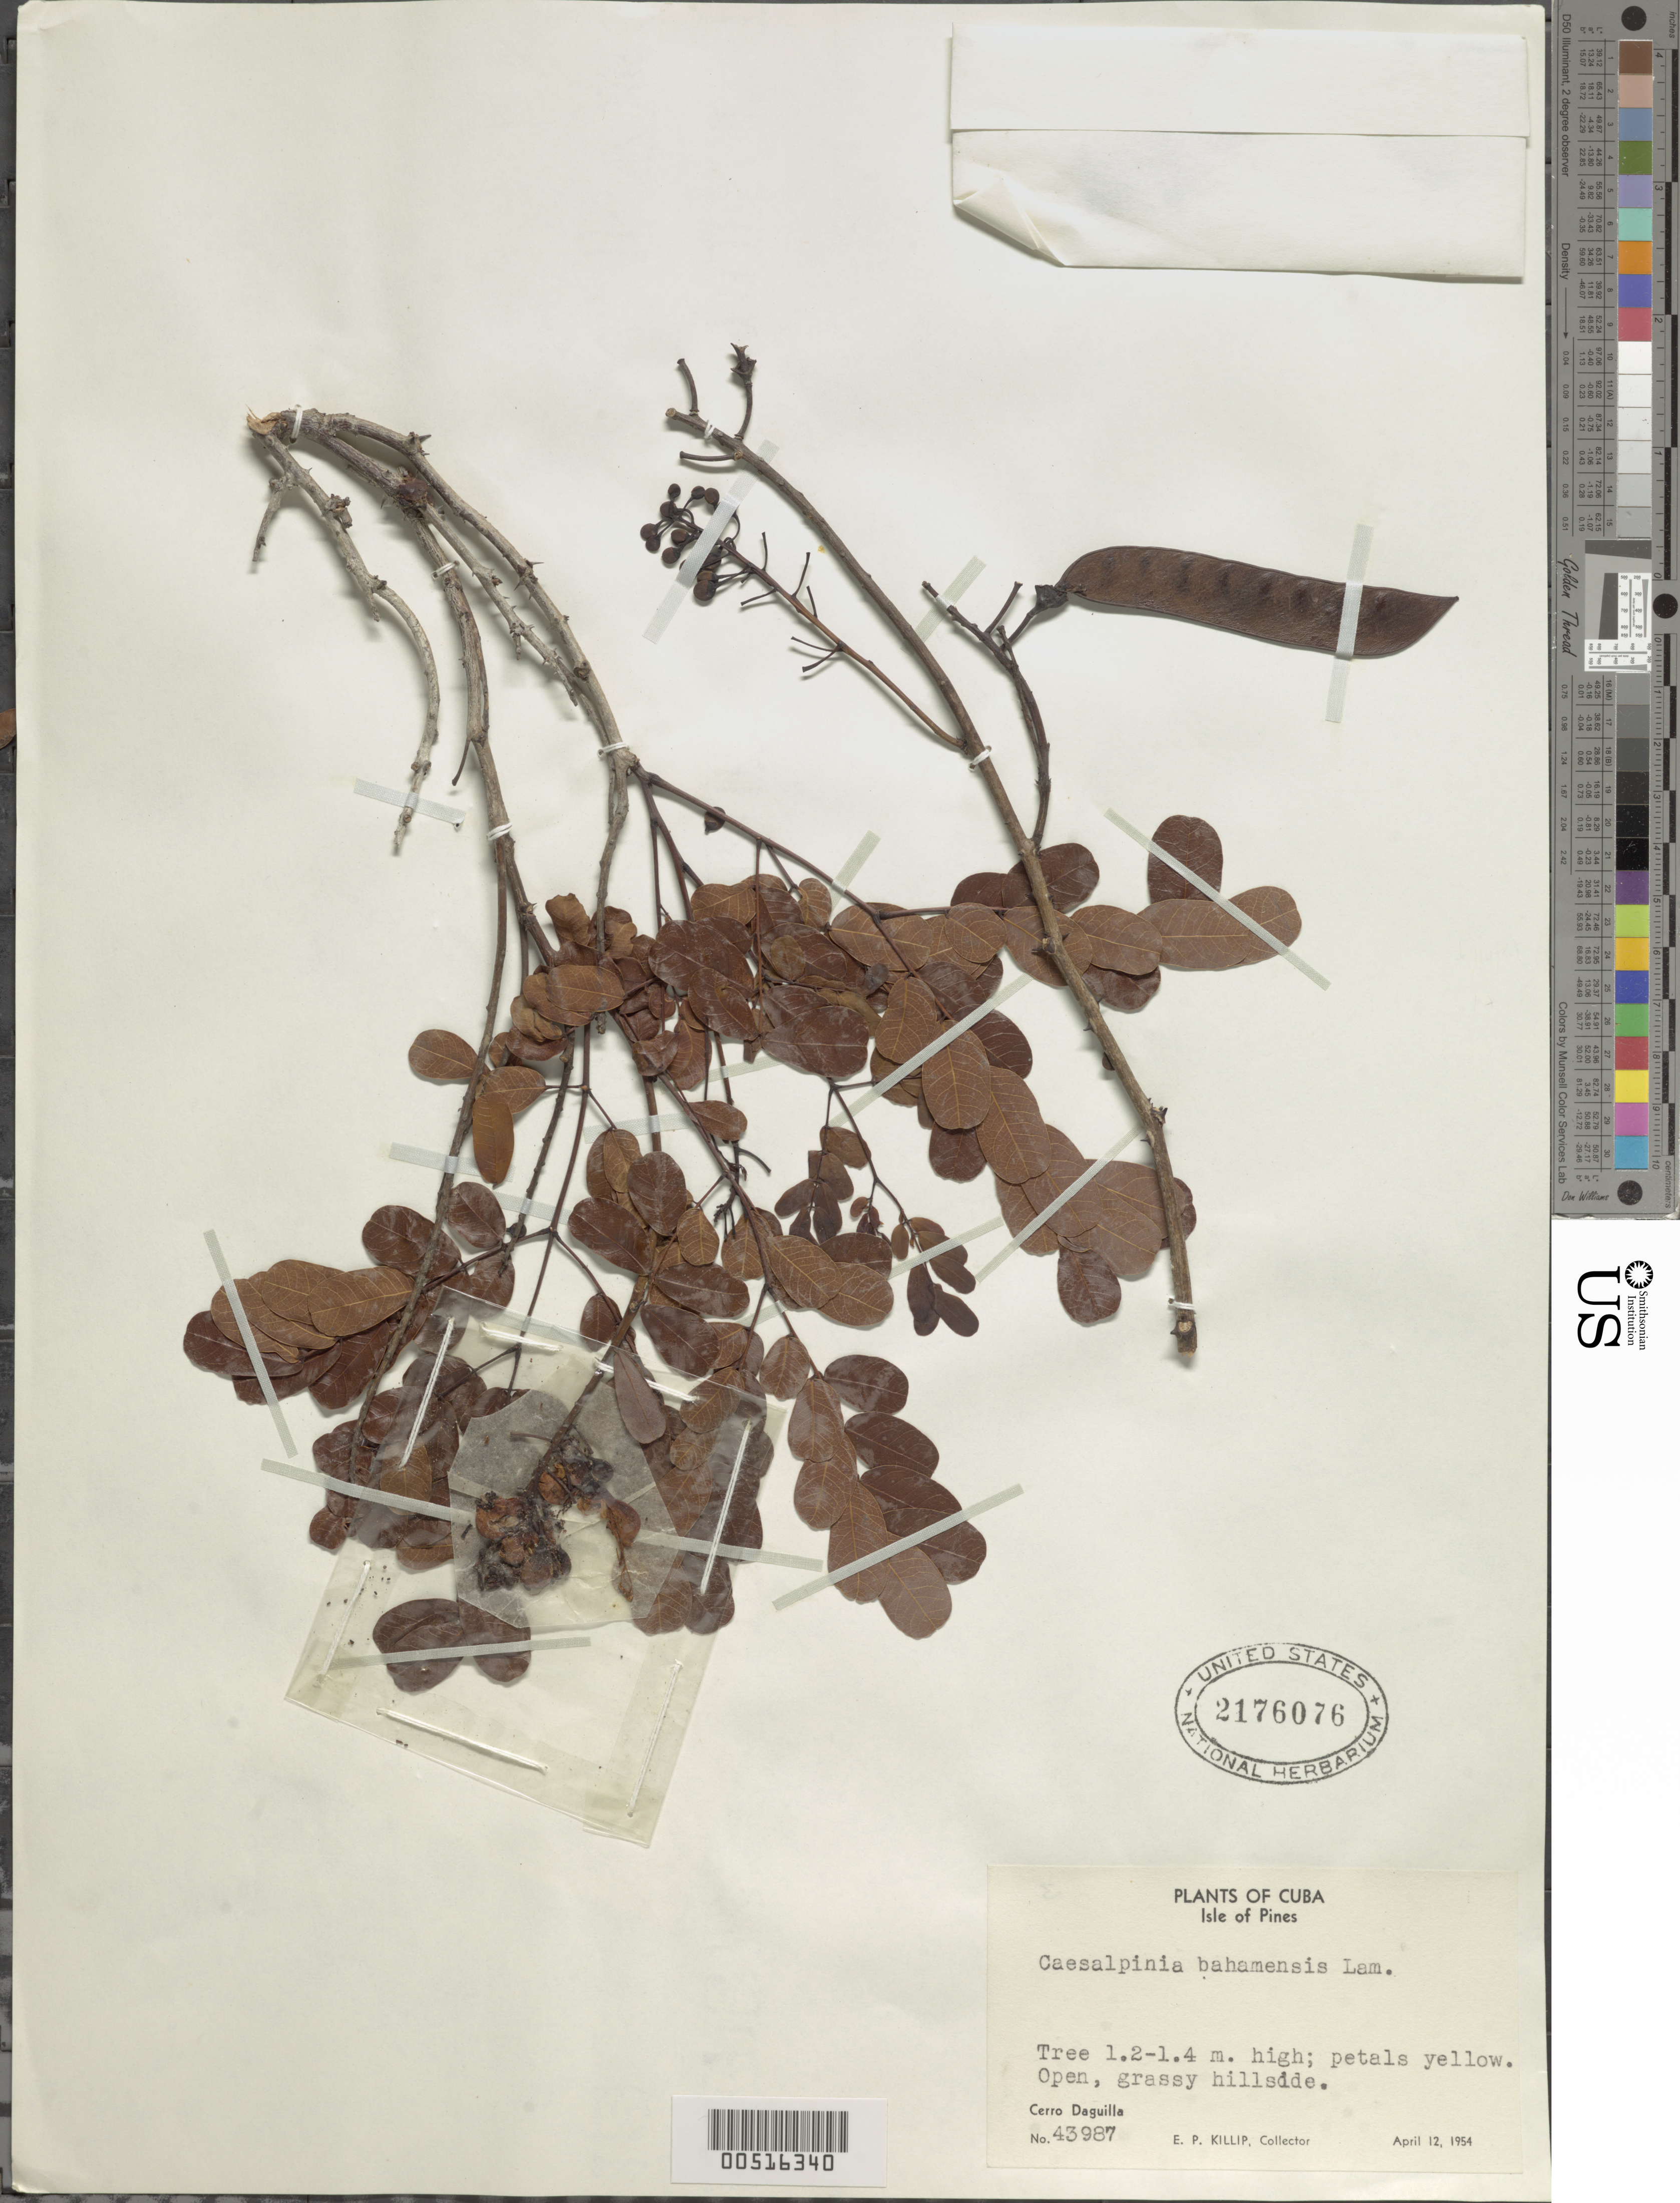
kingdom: Plantae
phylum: Tracheophyta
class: Magnoliopsida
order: Fabales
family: Fabaceae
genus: Caesalpinia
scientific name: Caesalpinia bahamensis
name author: Lam.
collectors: E. P. Killip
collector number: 43987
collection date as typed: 12 Apr 1954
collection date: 1954-04-12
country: Cuba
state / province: Isla de La Juventud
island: Isla de La Juventud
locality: Cerro daguilla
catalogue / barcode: US 2176076